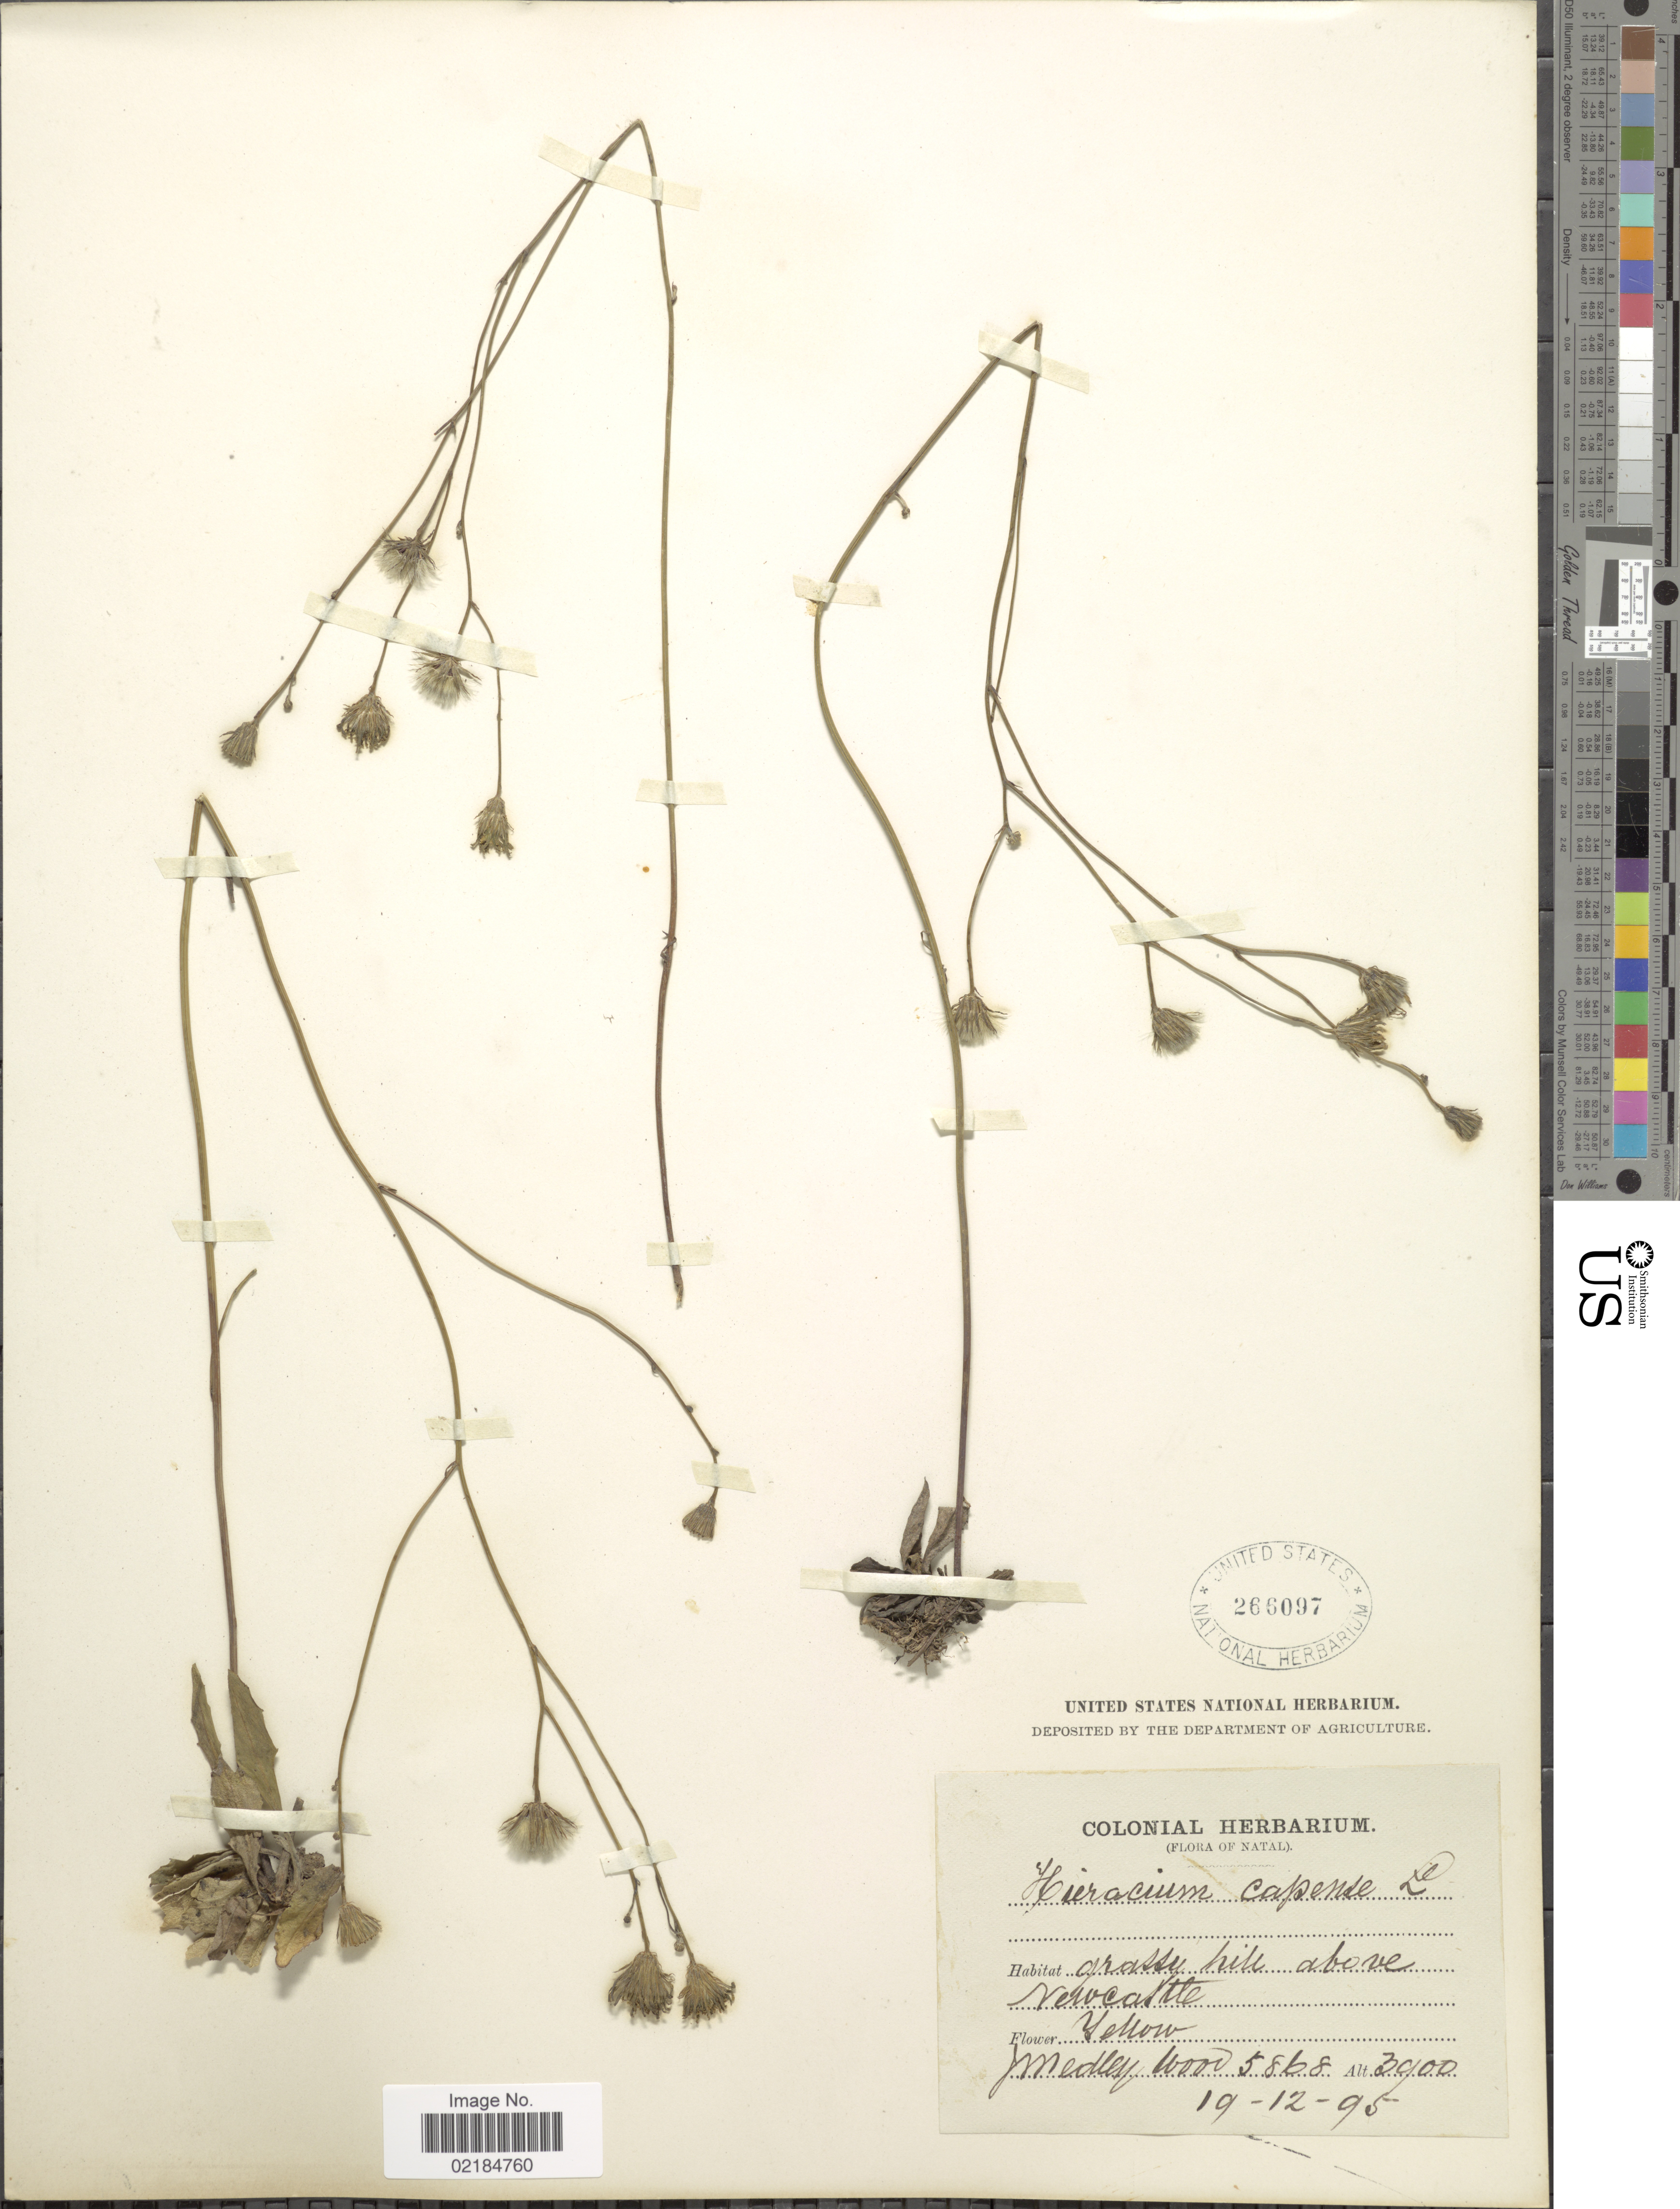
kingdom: Plantae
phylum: Tracheophyta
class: Magnoliopsida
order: Asterales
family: Asteraceae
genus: Hieracium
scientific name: Hieracium capense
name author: L.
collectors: J. M. Wood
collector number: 5868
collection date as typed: Transcribed d/m/y: 19/12/95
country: South Africa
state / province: KwaZulu-Natal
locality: Natal, grassy hills above Newcastle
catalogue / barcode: US 266097